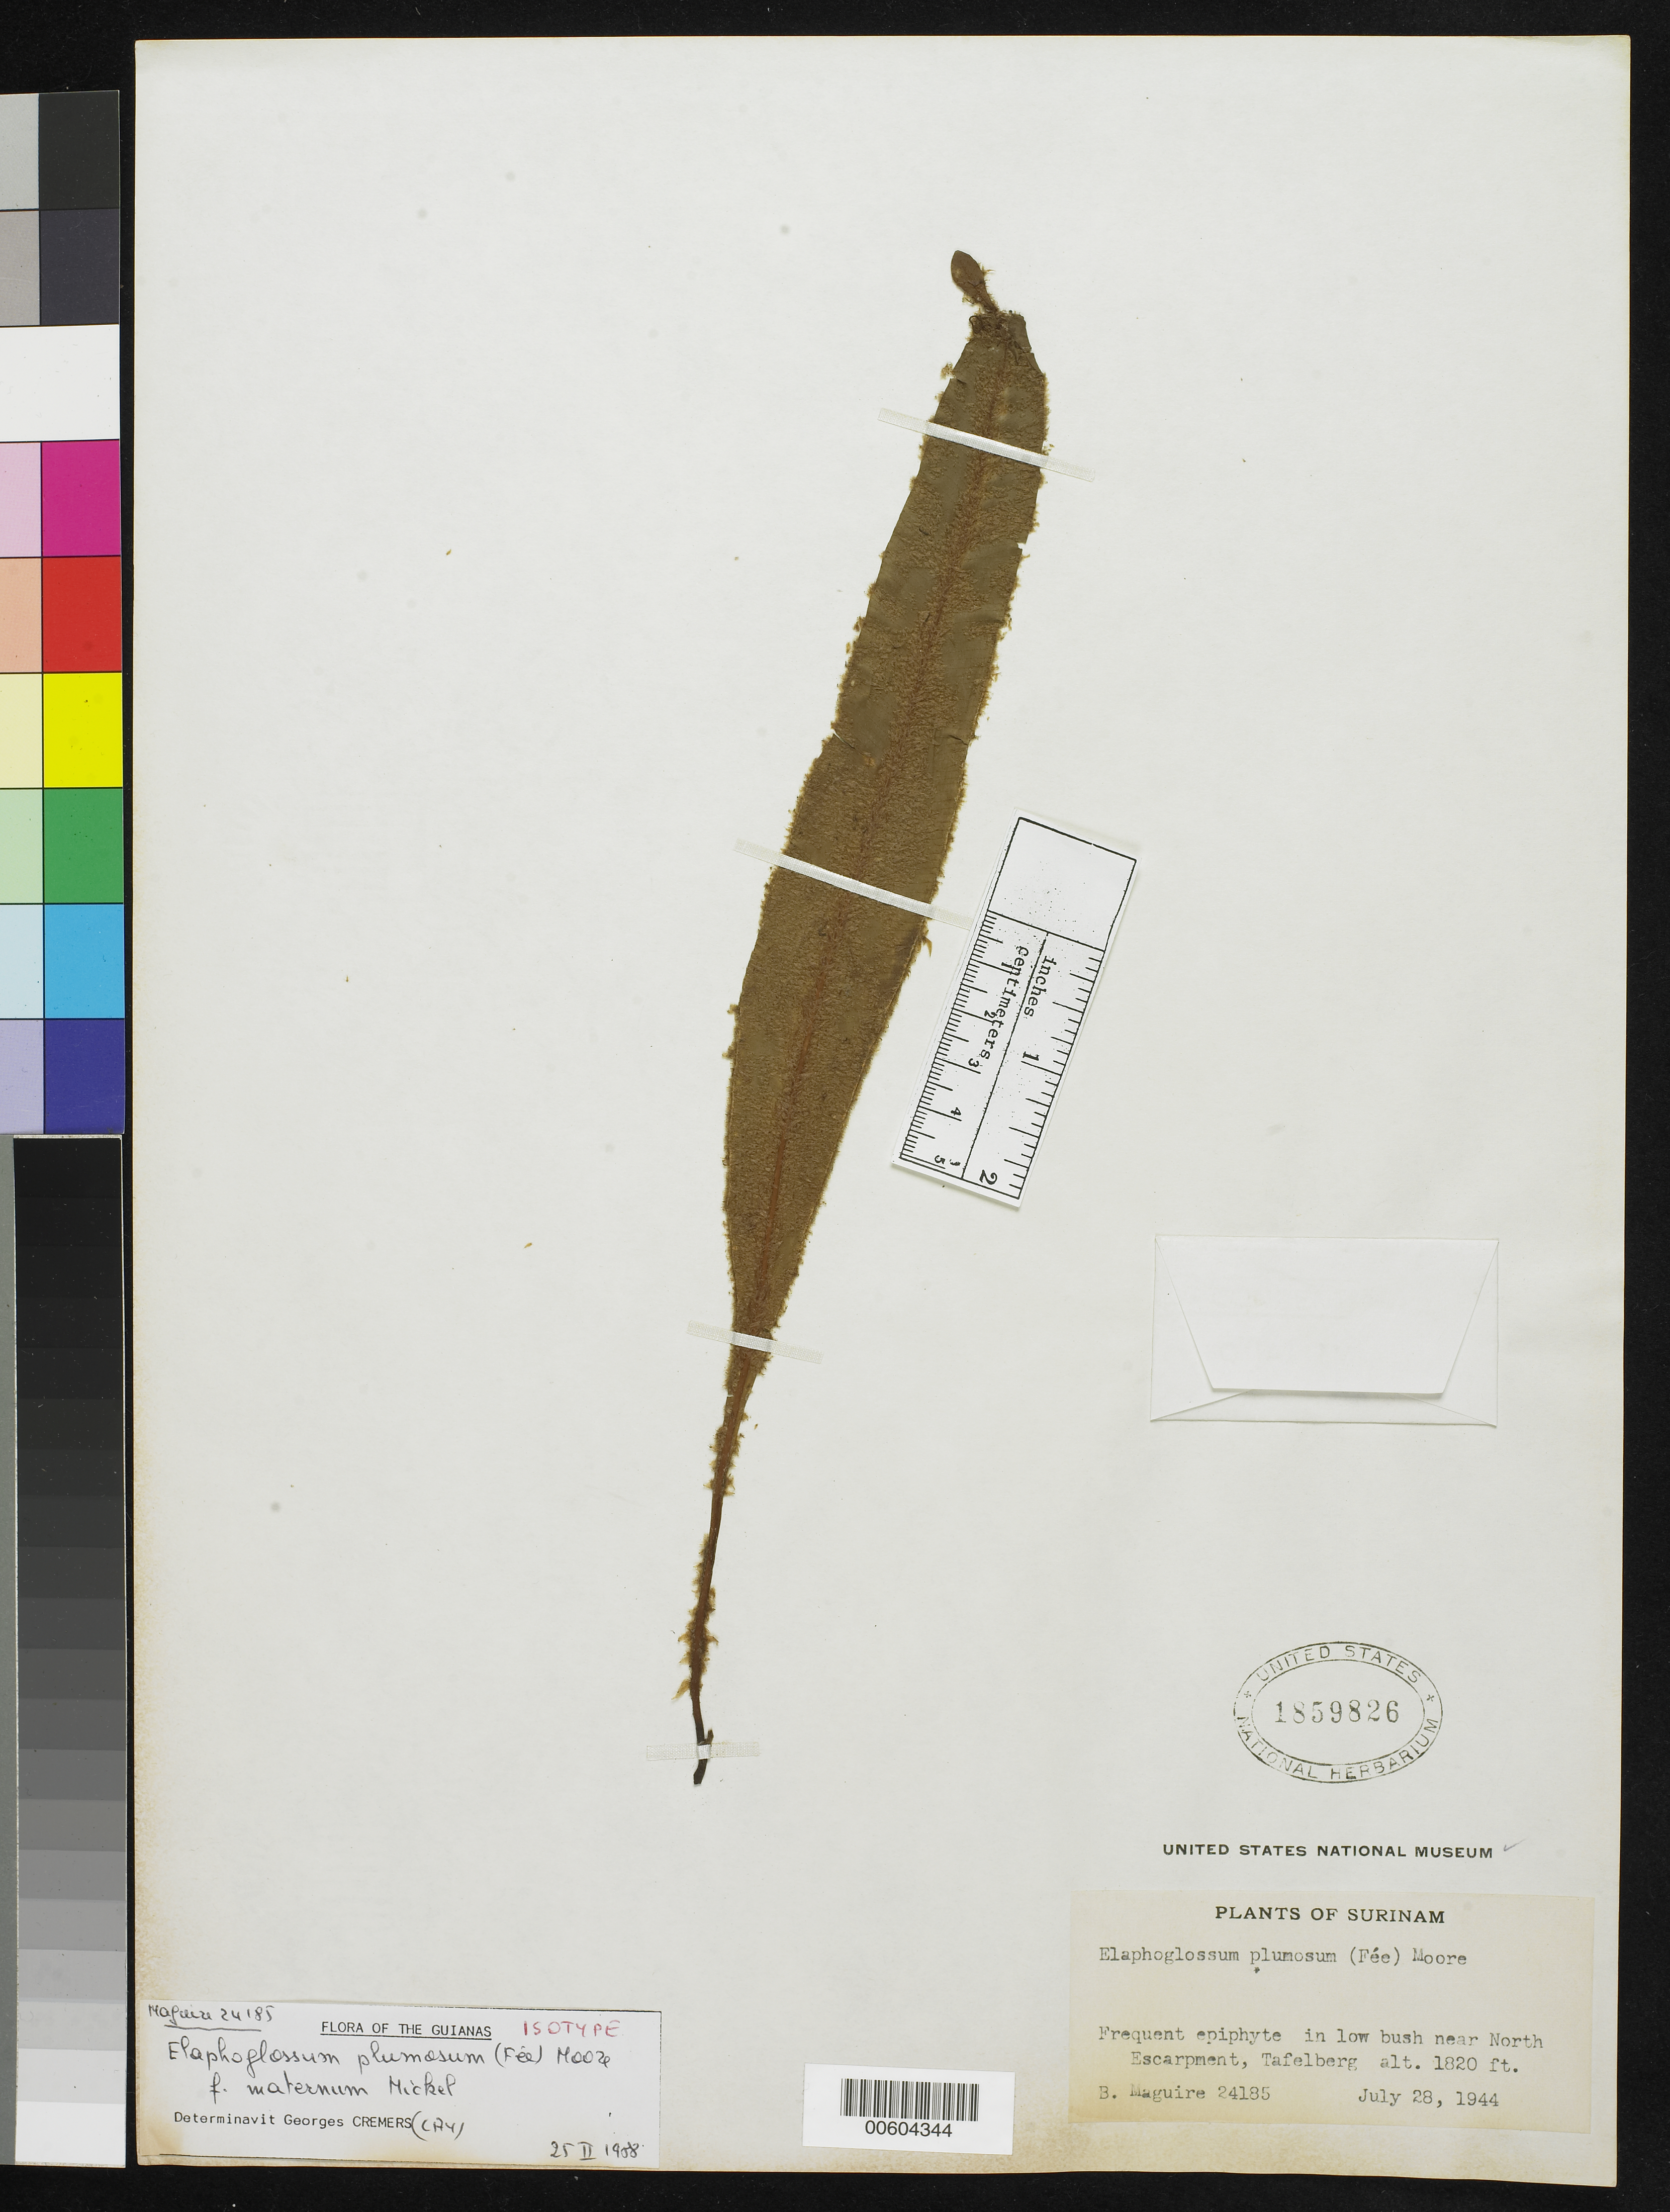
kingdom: Plantae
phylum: Tracheophyta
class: Polypodiopsida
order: Polypodiales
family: Dryopteridaceae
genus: Elaphoglossum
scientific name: Elaphoglossum plumosum f. maternum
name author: Mickel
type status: Isotype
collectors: B. Maguire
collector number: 24185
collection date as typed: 28 Jul 1944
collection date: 1944-07-28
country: Suriname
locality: Near N escarpment, Tafelberg.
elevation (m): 555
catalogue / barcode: US 1859826